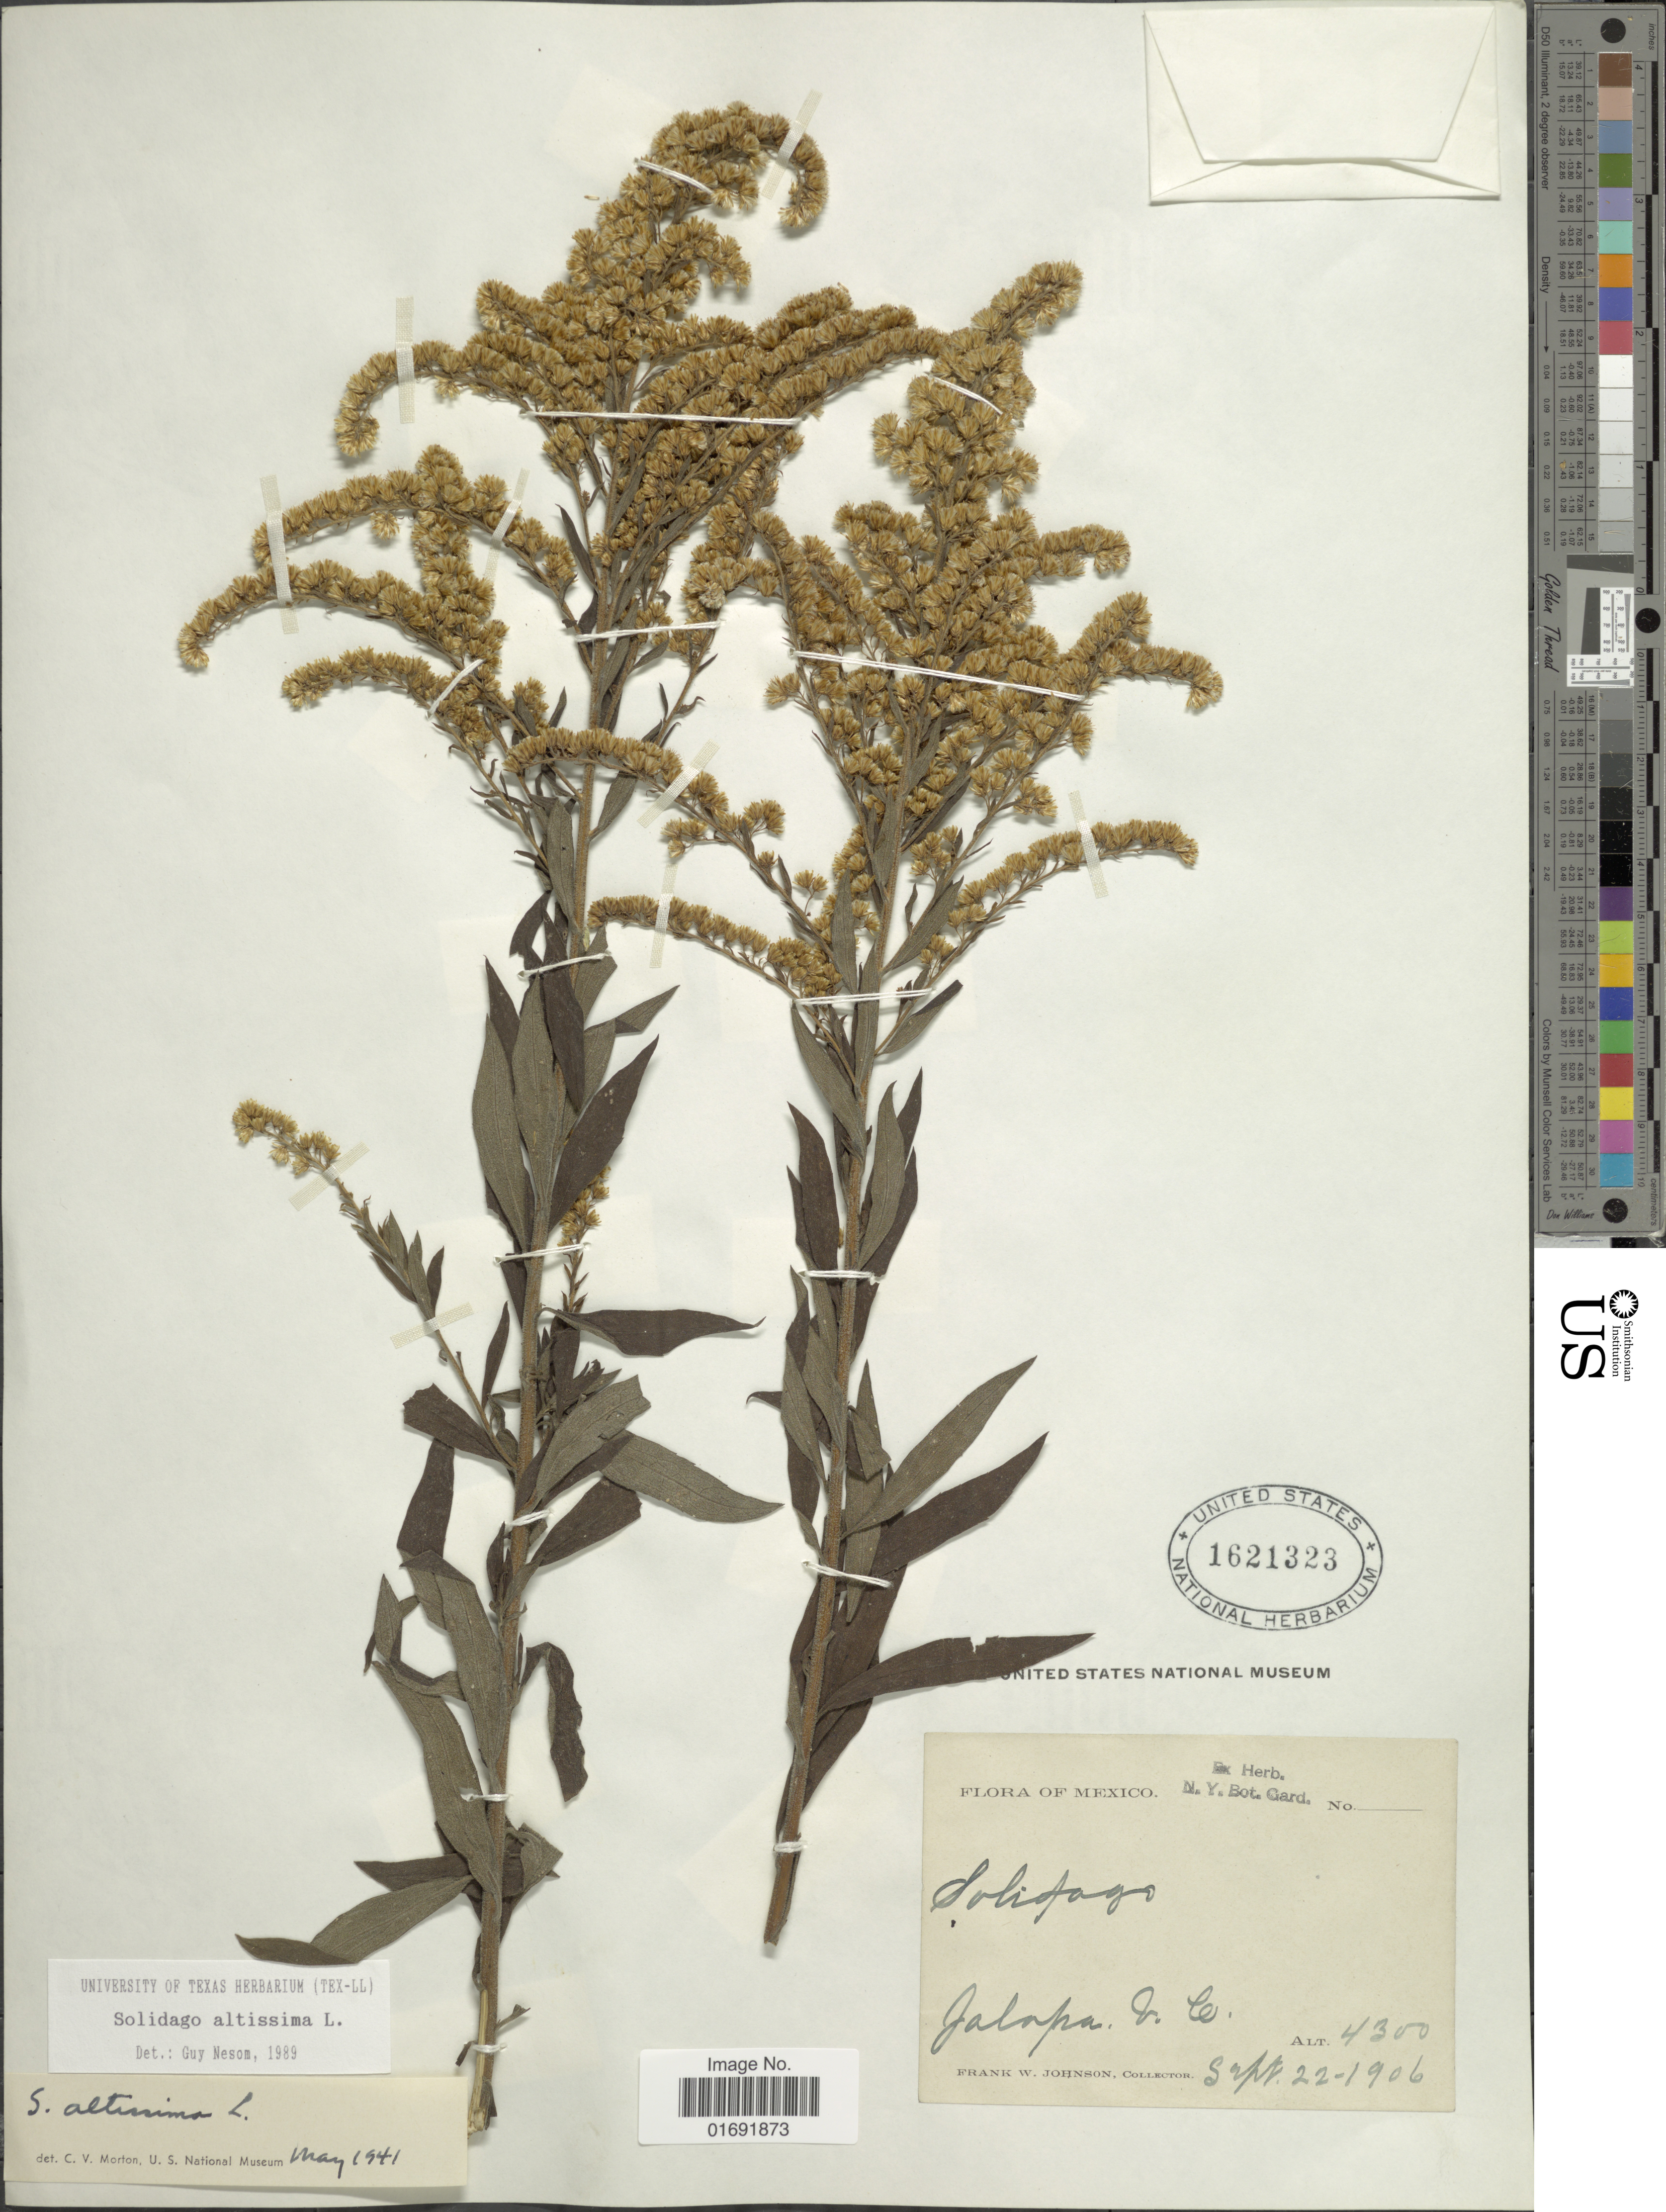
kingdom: Plantae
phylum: Tracheophyta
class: Magnoliopsida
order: Asterales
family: Asteraceae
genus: Solidago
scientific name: Solidago altissima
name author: L.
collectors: F. W. Johnson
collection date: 1906-09-22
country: Mexico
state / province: Veracruz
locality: Jalapa, V. C.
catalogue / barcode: US 1621323